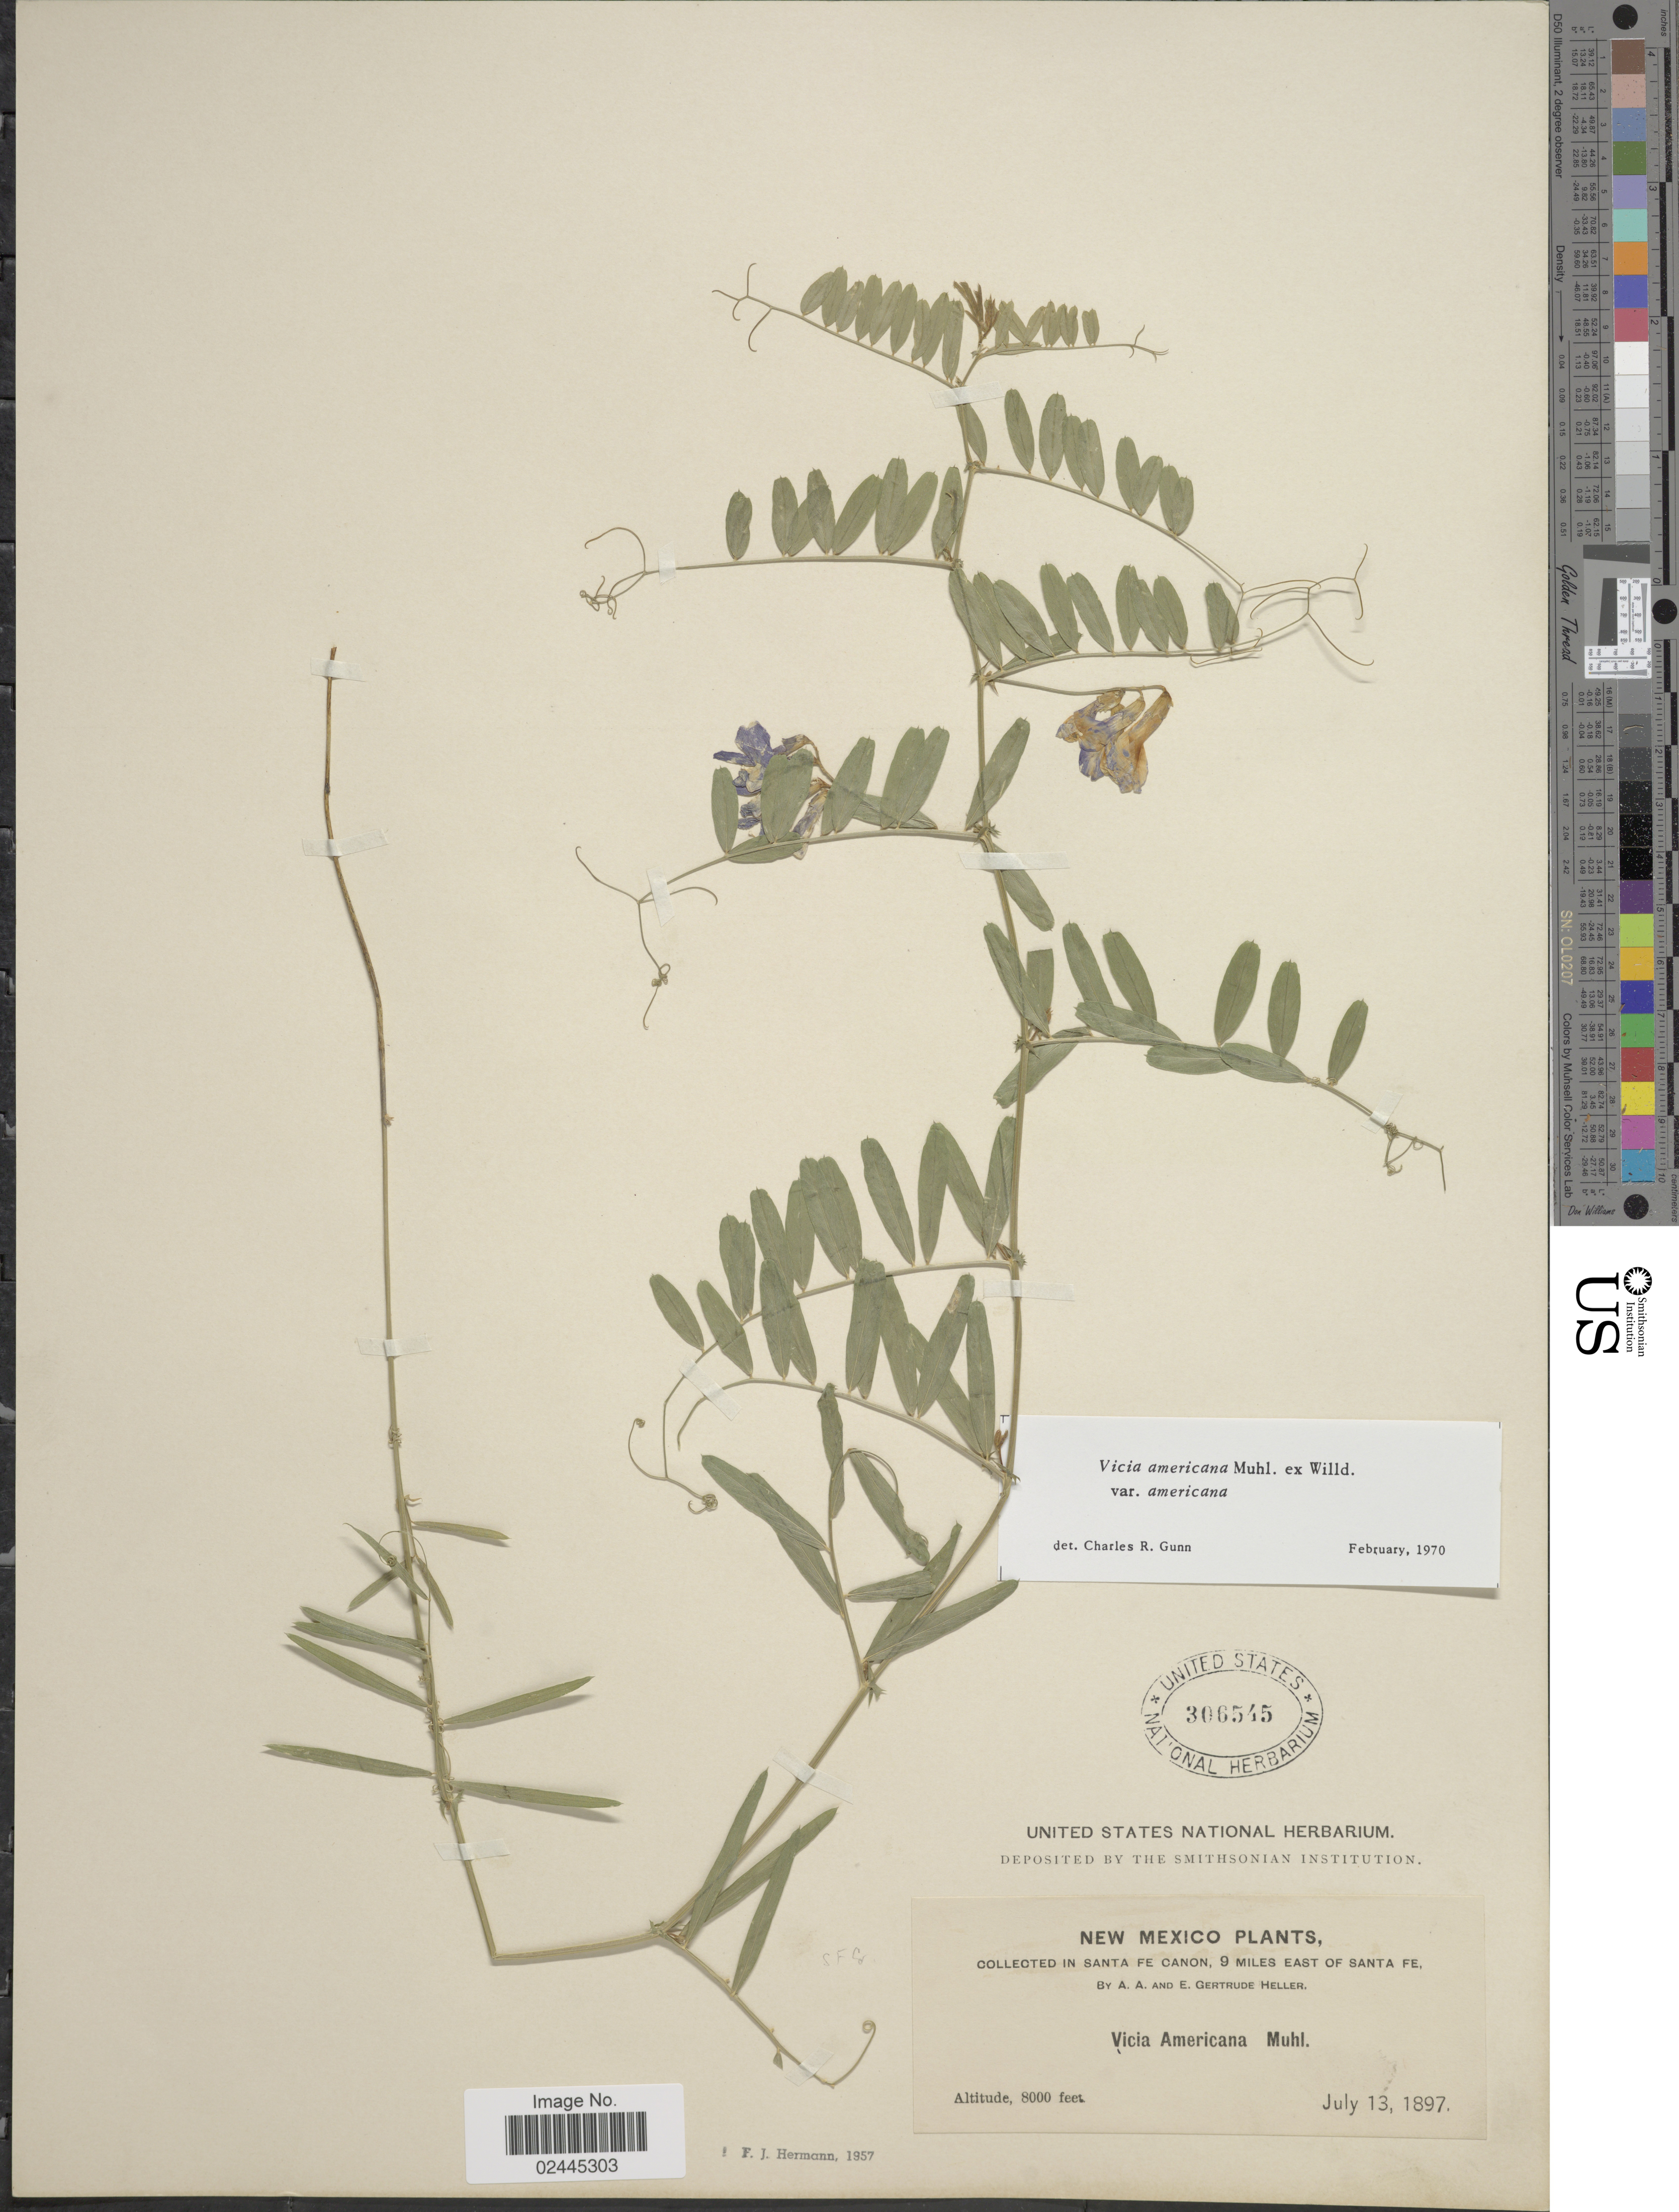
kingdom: Plantae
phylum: Tracheophyta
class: Magnoliopsida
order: Fabales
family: Fabaceae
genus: Vicia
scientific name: Vicia americana var. americana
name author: Muhl. ex Willd.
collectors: A. A. Heller & E. G. Heller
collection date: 1897-07-13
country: United States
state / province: New Mexico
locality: In Santa Fe Canon, 9 miles East of Santa Fe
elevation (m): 2438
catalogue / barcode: US 306545